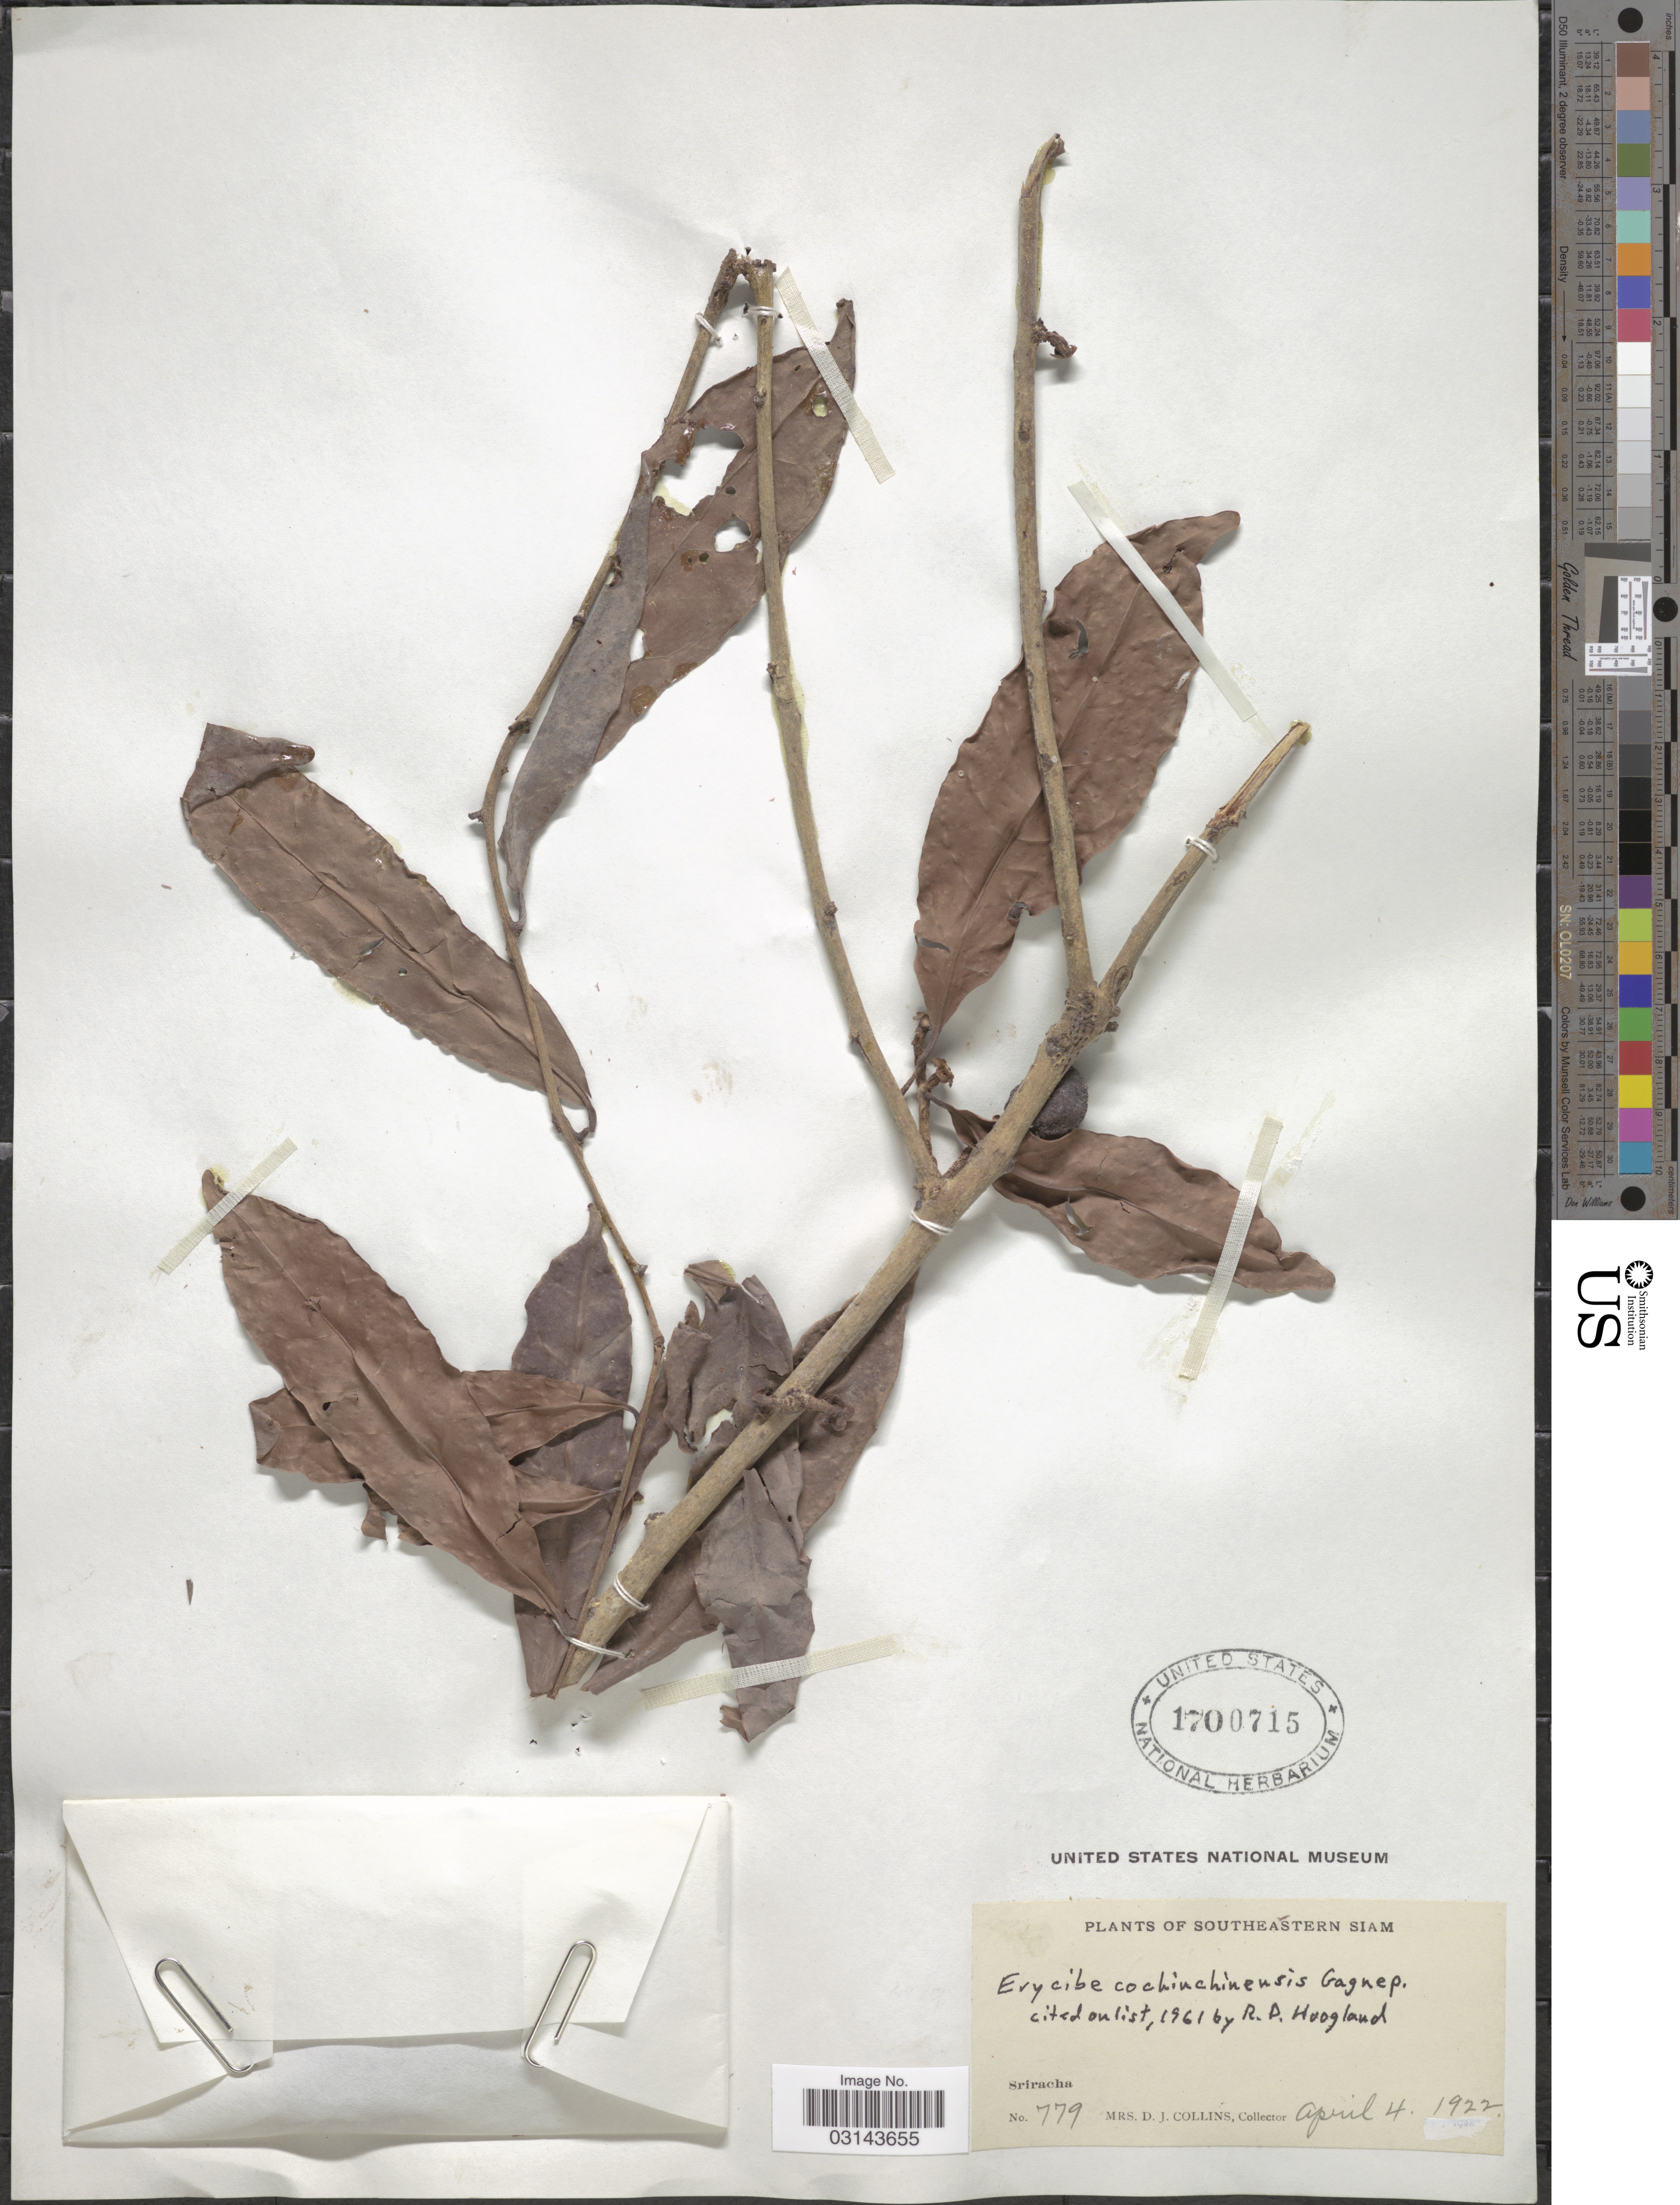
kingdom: Plantae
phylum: Tracheophyta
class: Magnoliopsida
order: Solanales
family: Convolvulaceae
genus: Erycibe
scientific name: Erycibe cochinchinensis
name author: Gagnep.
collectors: Mrs. D. J. Collins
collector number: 779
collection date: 1922-04-04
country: Thailand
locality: Southeastern Siam. Sriracha.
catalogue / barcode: US 1700715